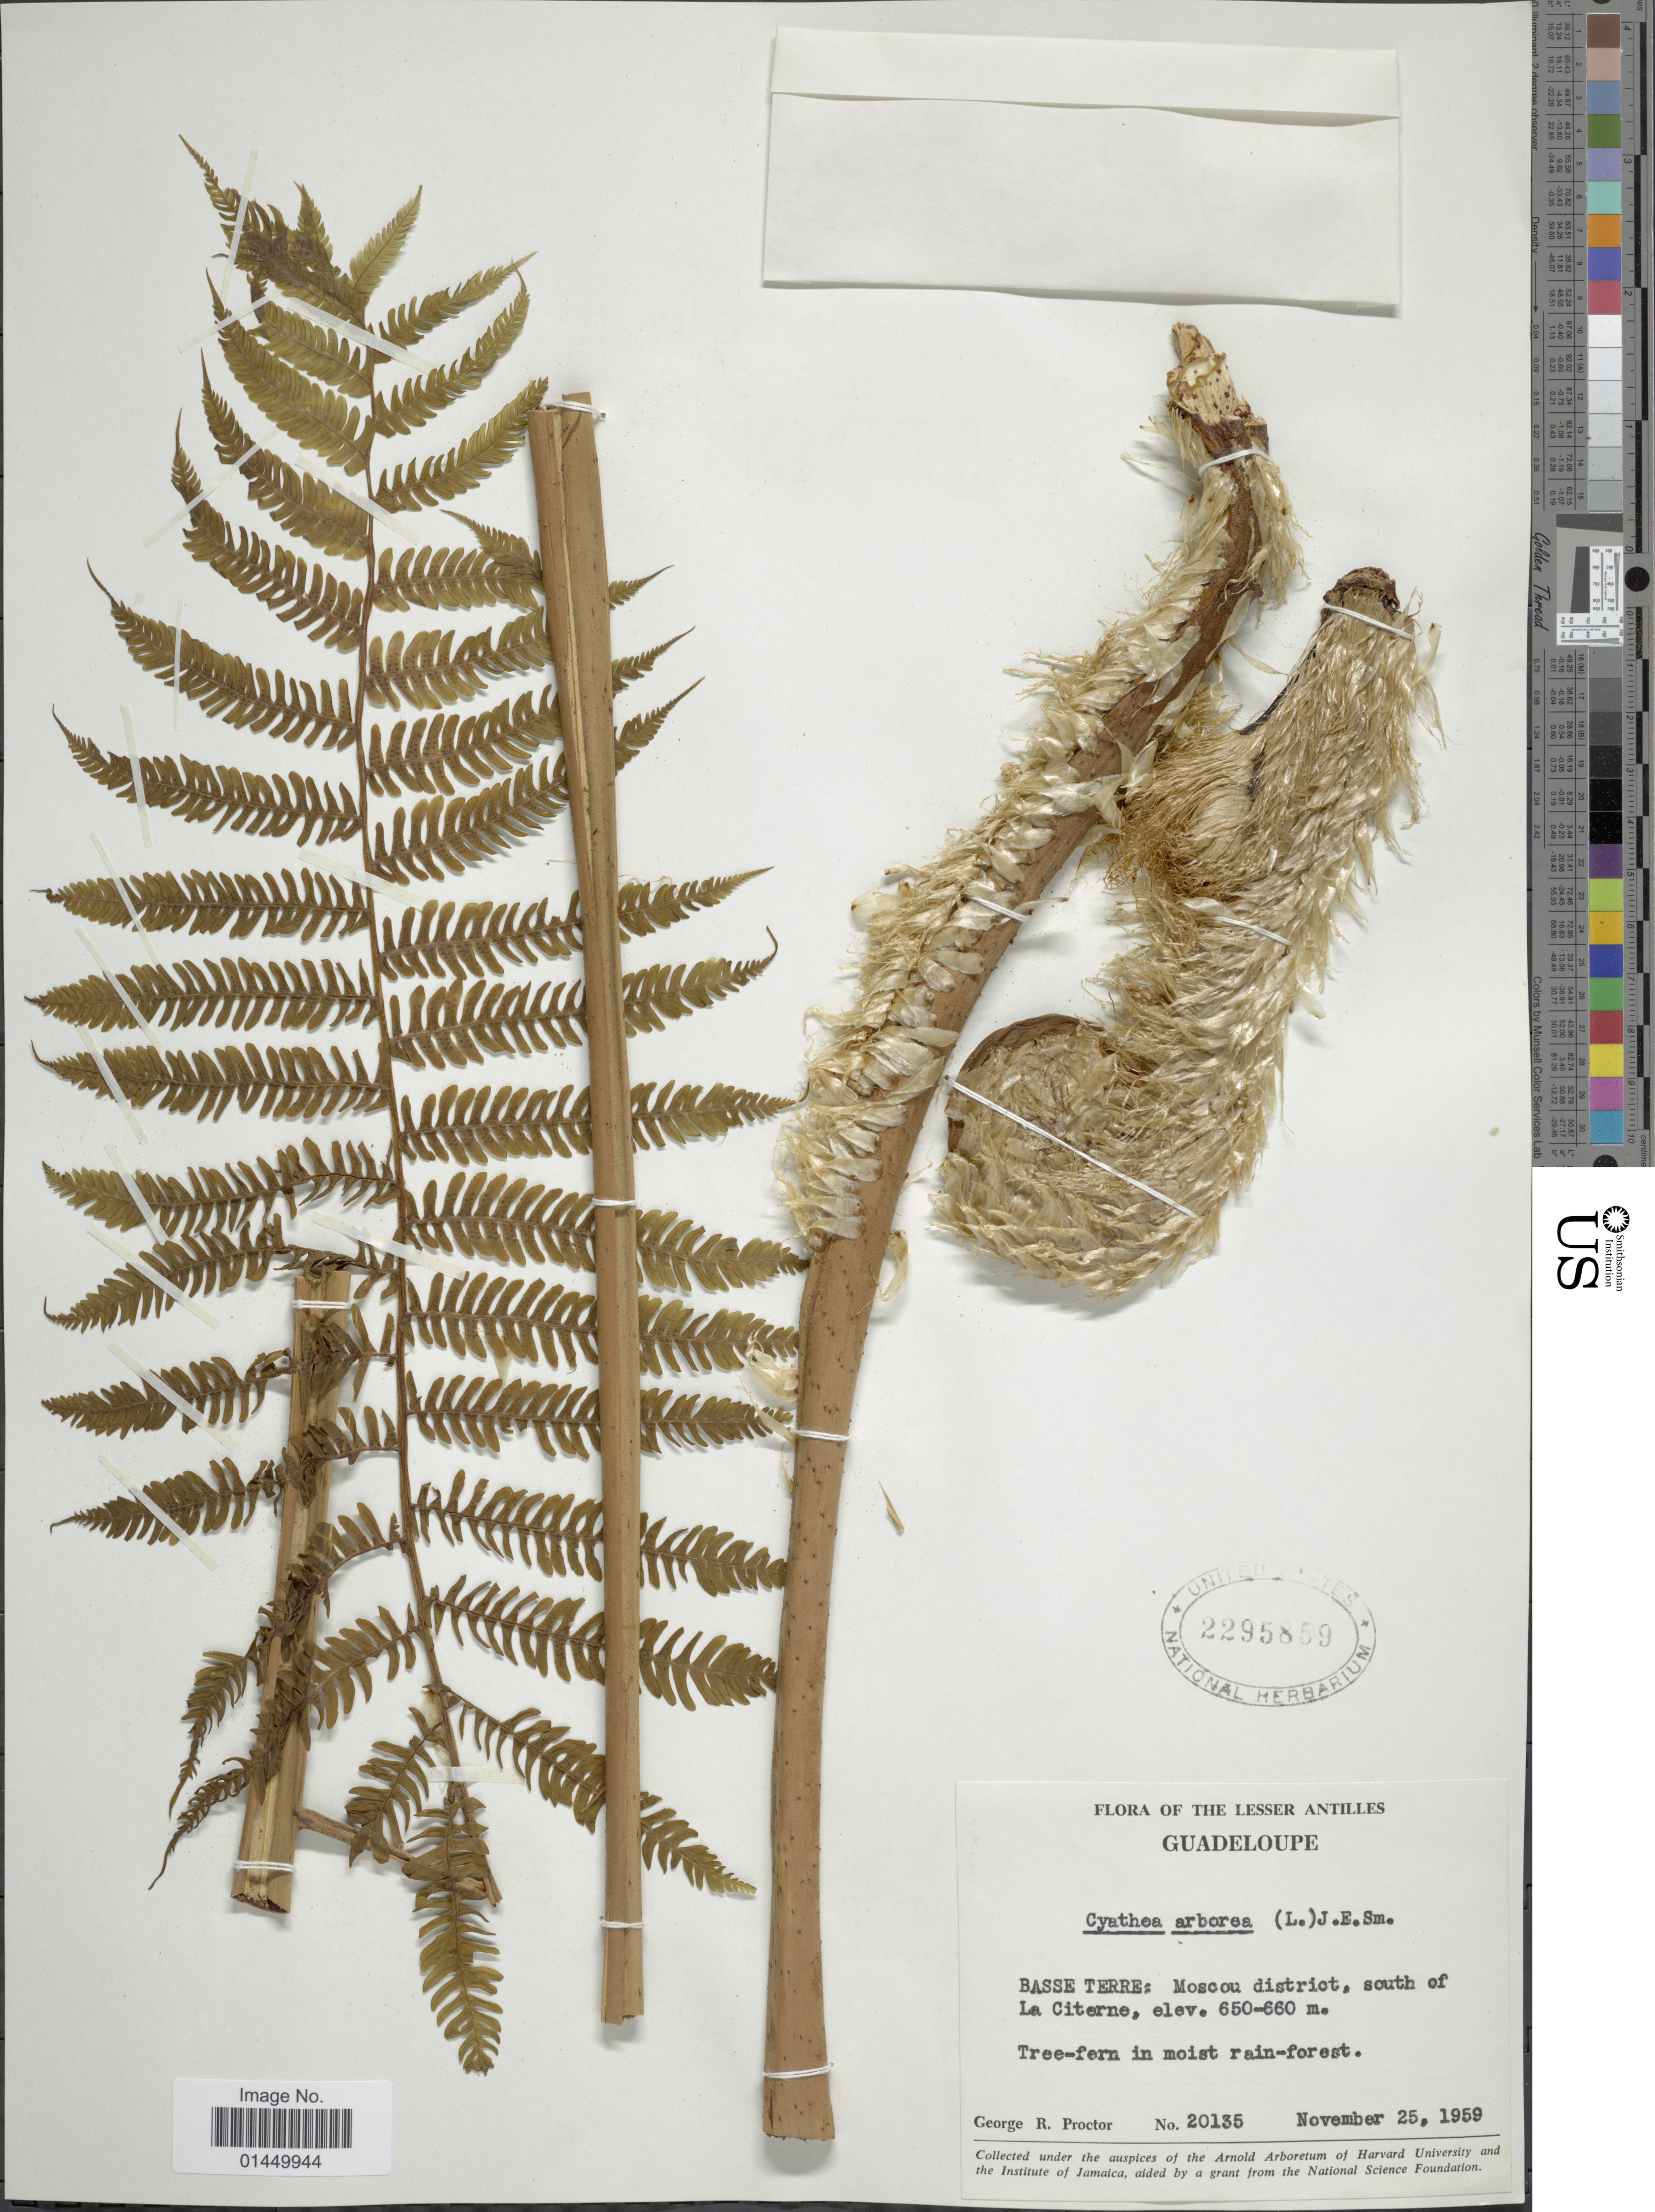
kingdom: Plantae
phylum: Tracheophyta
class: Polypodiopsida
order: Cyatheales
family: Cyatheaceae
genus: Cyathea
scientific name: Cyathea arborea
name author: (L.) Sm.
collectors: G. R. Proctor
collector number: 20135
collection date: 1959-11-25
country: Guadeloupe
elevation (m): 650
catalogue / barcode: US 2295859